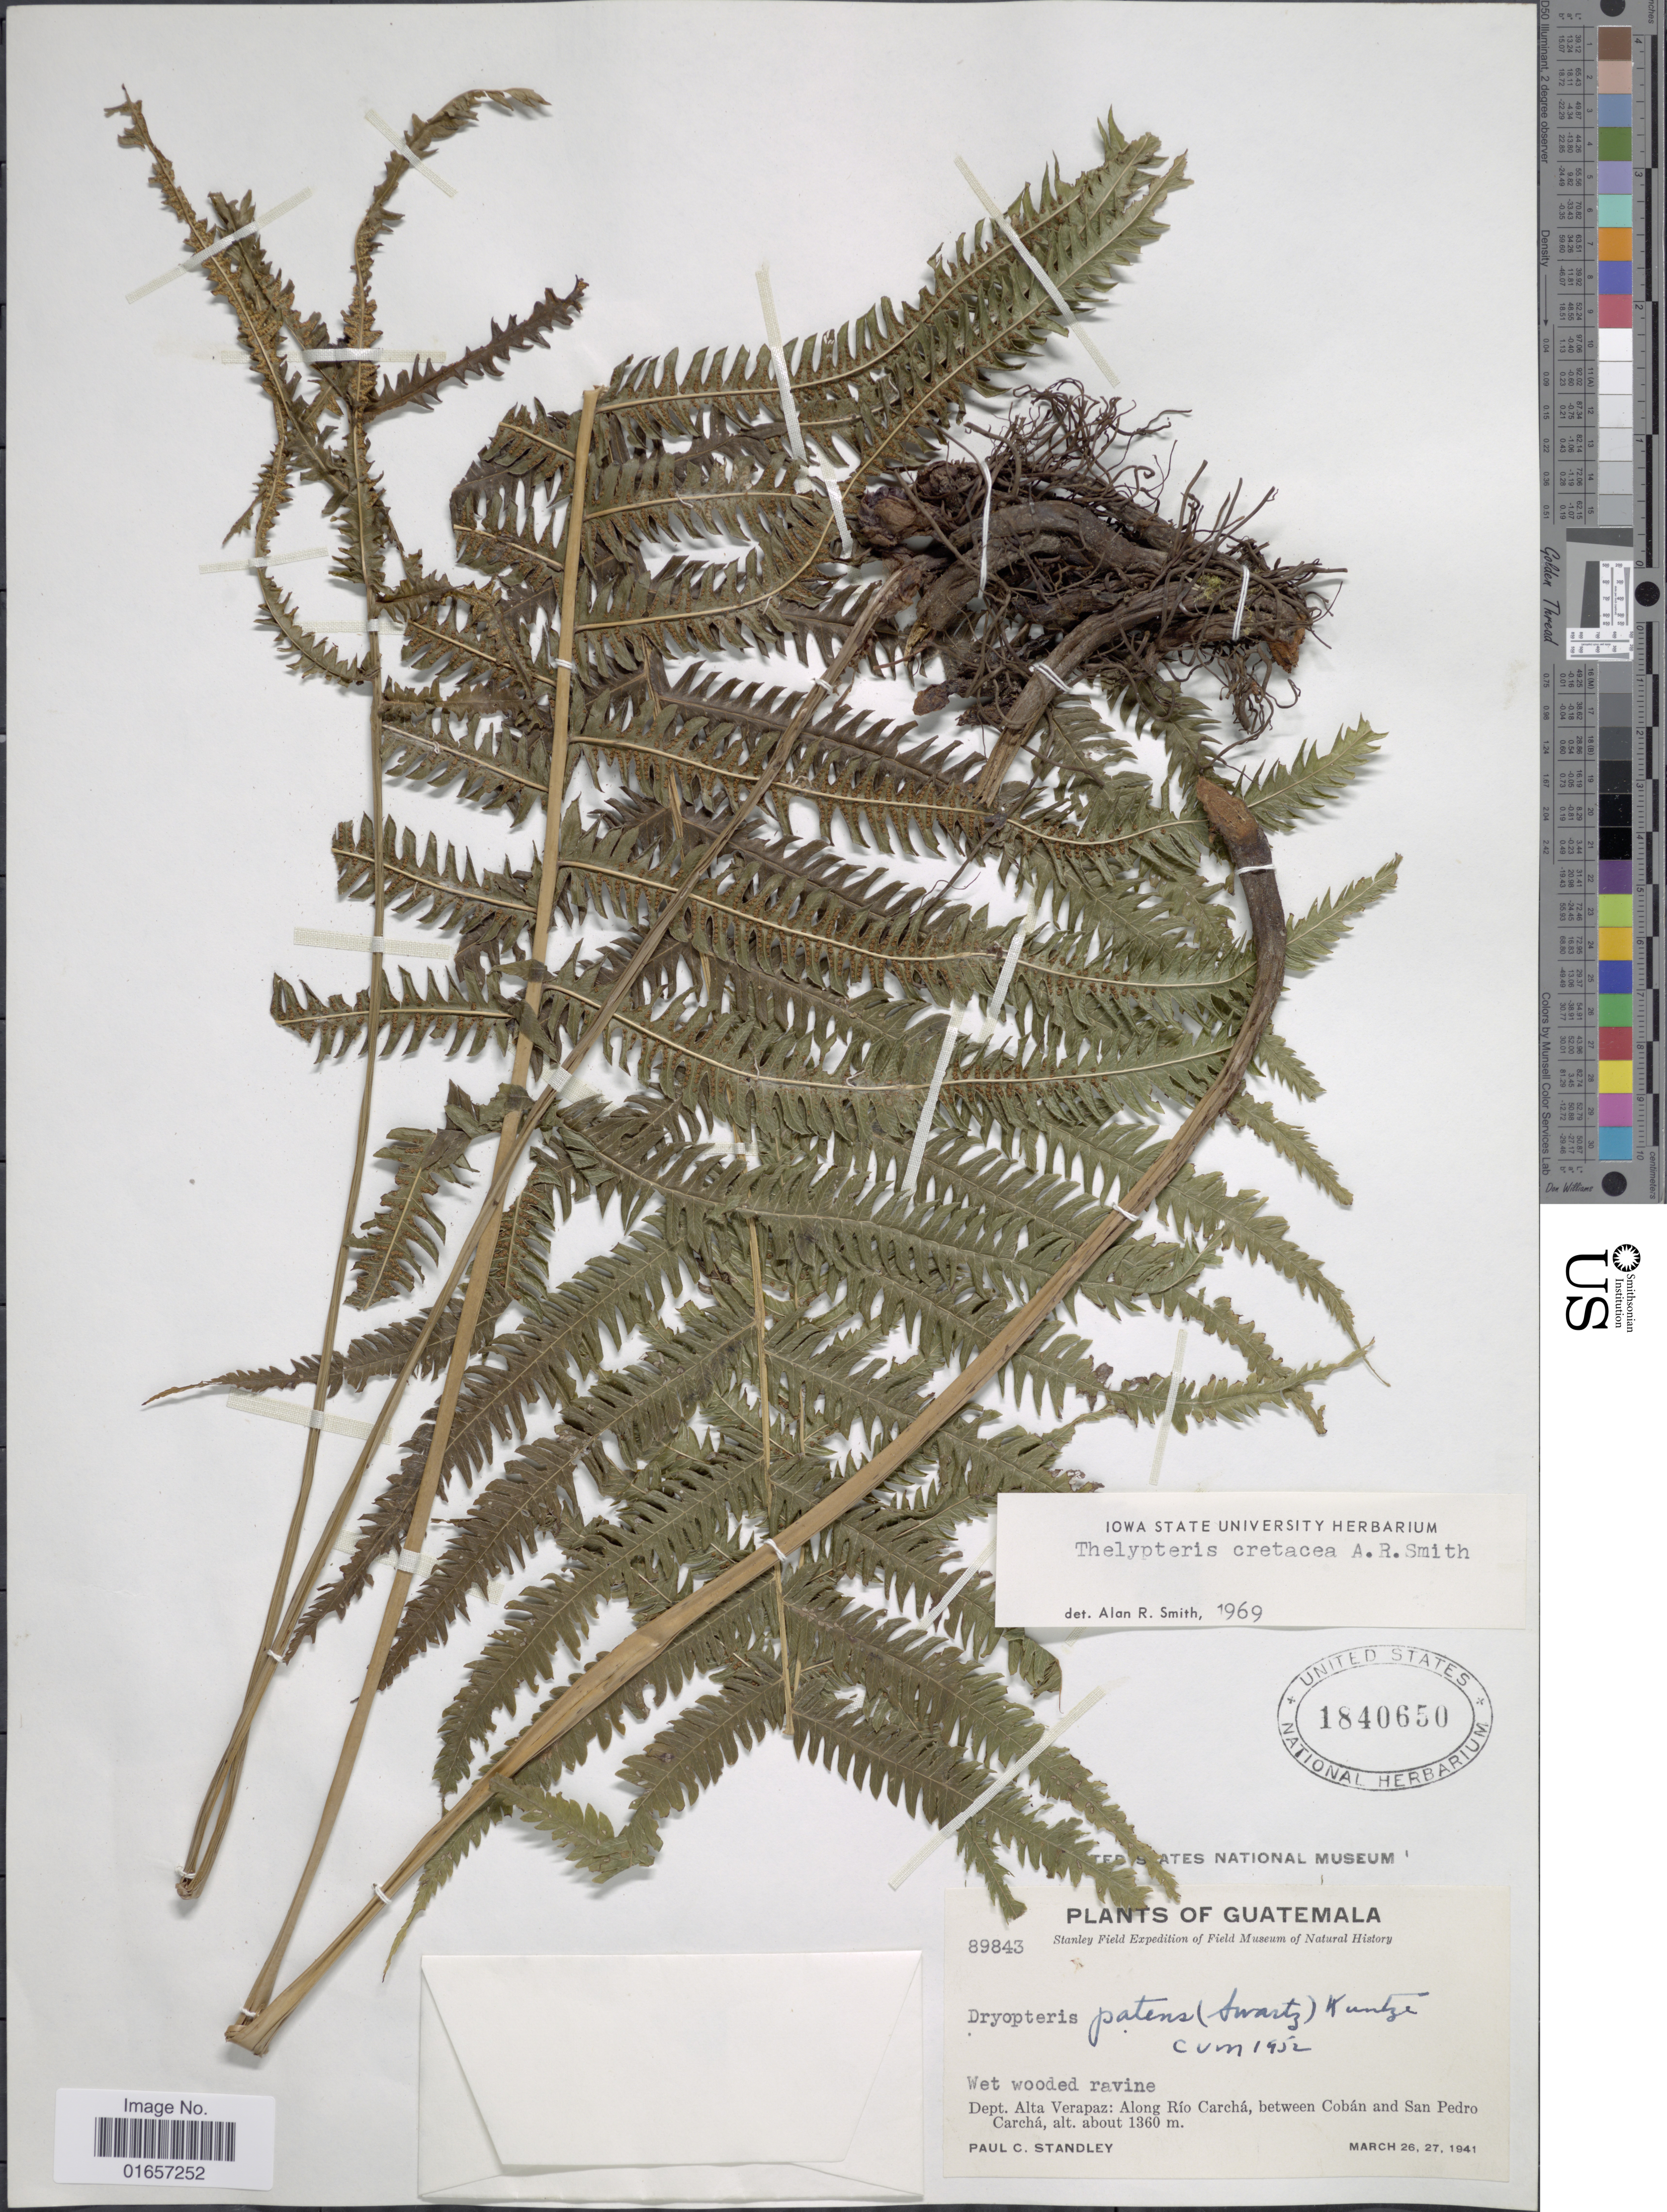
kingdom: Plantae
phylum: Tracheophyta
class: Polypodiopsida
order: Polypodiales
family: Thelypteridaceae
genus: Christella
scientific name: Christella cretacea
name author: (A.R. Sm.) Á. Löve & D. Löve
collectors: P. C. Standley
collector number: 89843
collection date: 1941-03-26/1941-03-27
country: Guatemala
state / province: Alta Verapaz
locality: Alta Verapaz: along Río Charchá, between Cobán and San Pedro Carchá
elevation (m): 1360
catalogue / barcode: US 1840650